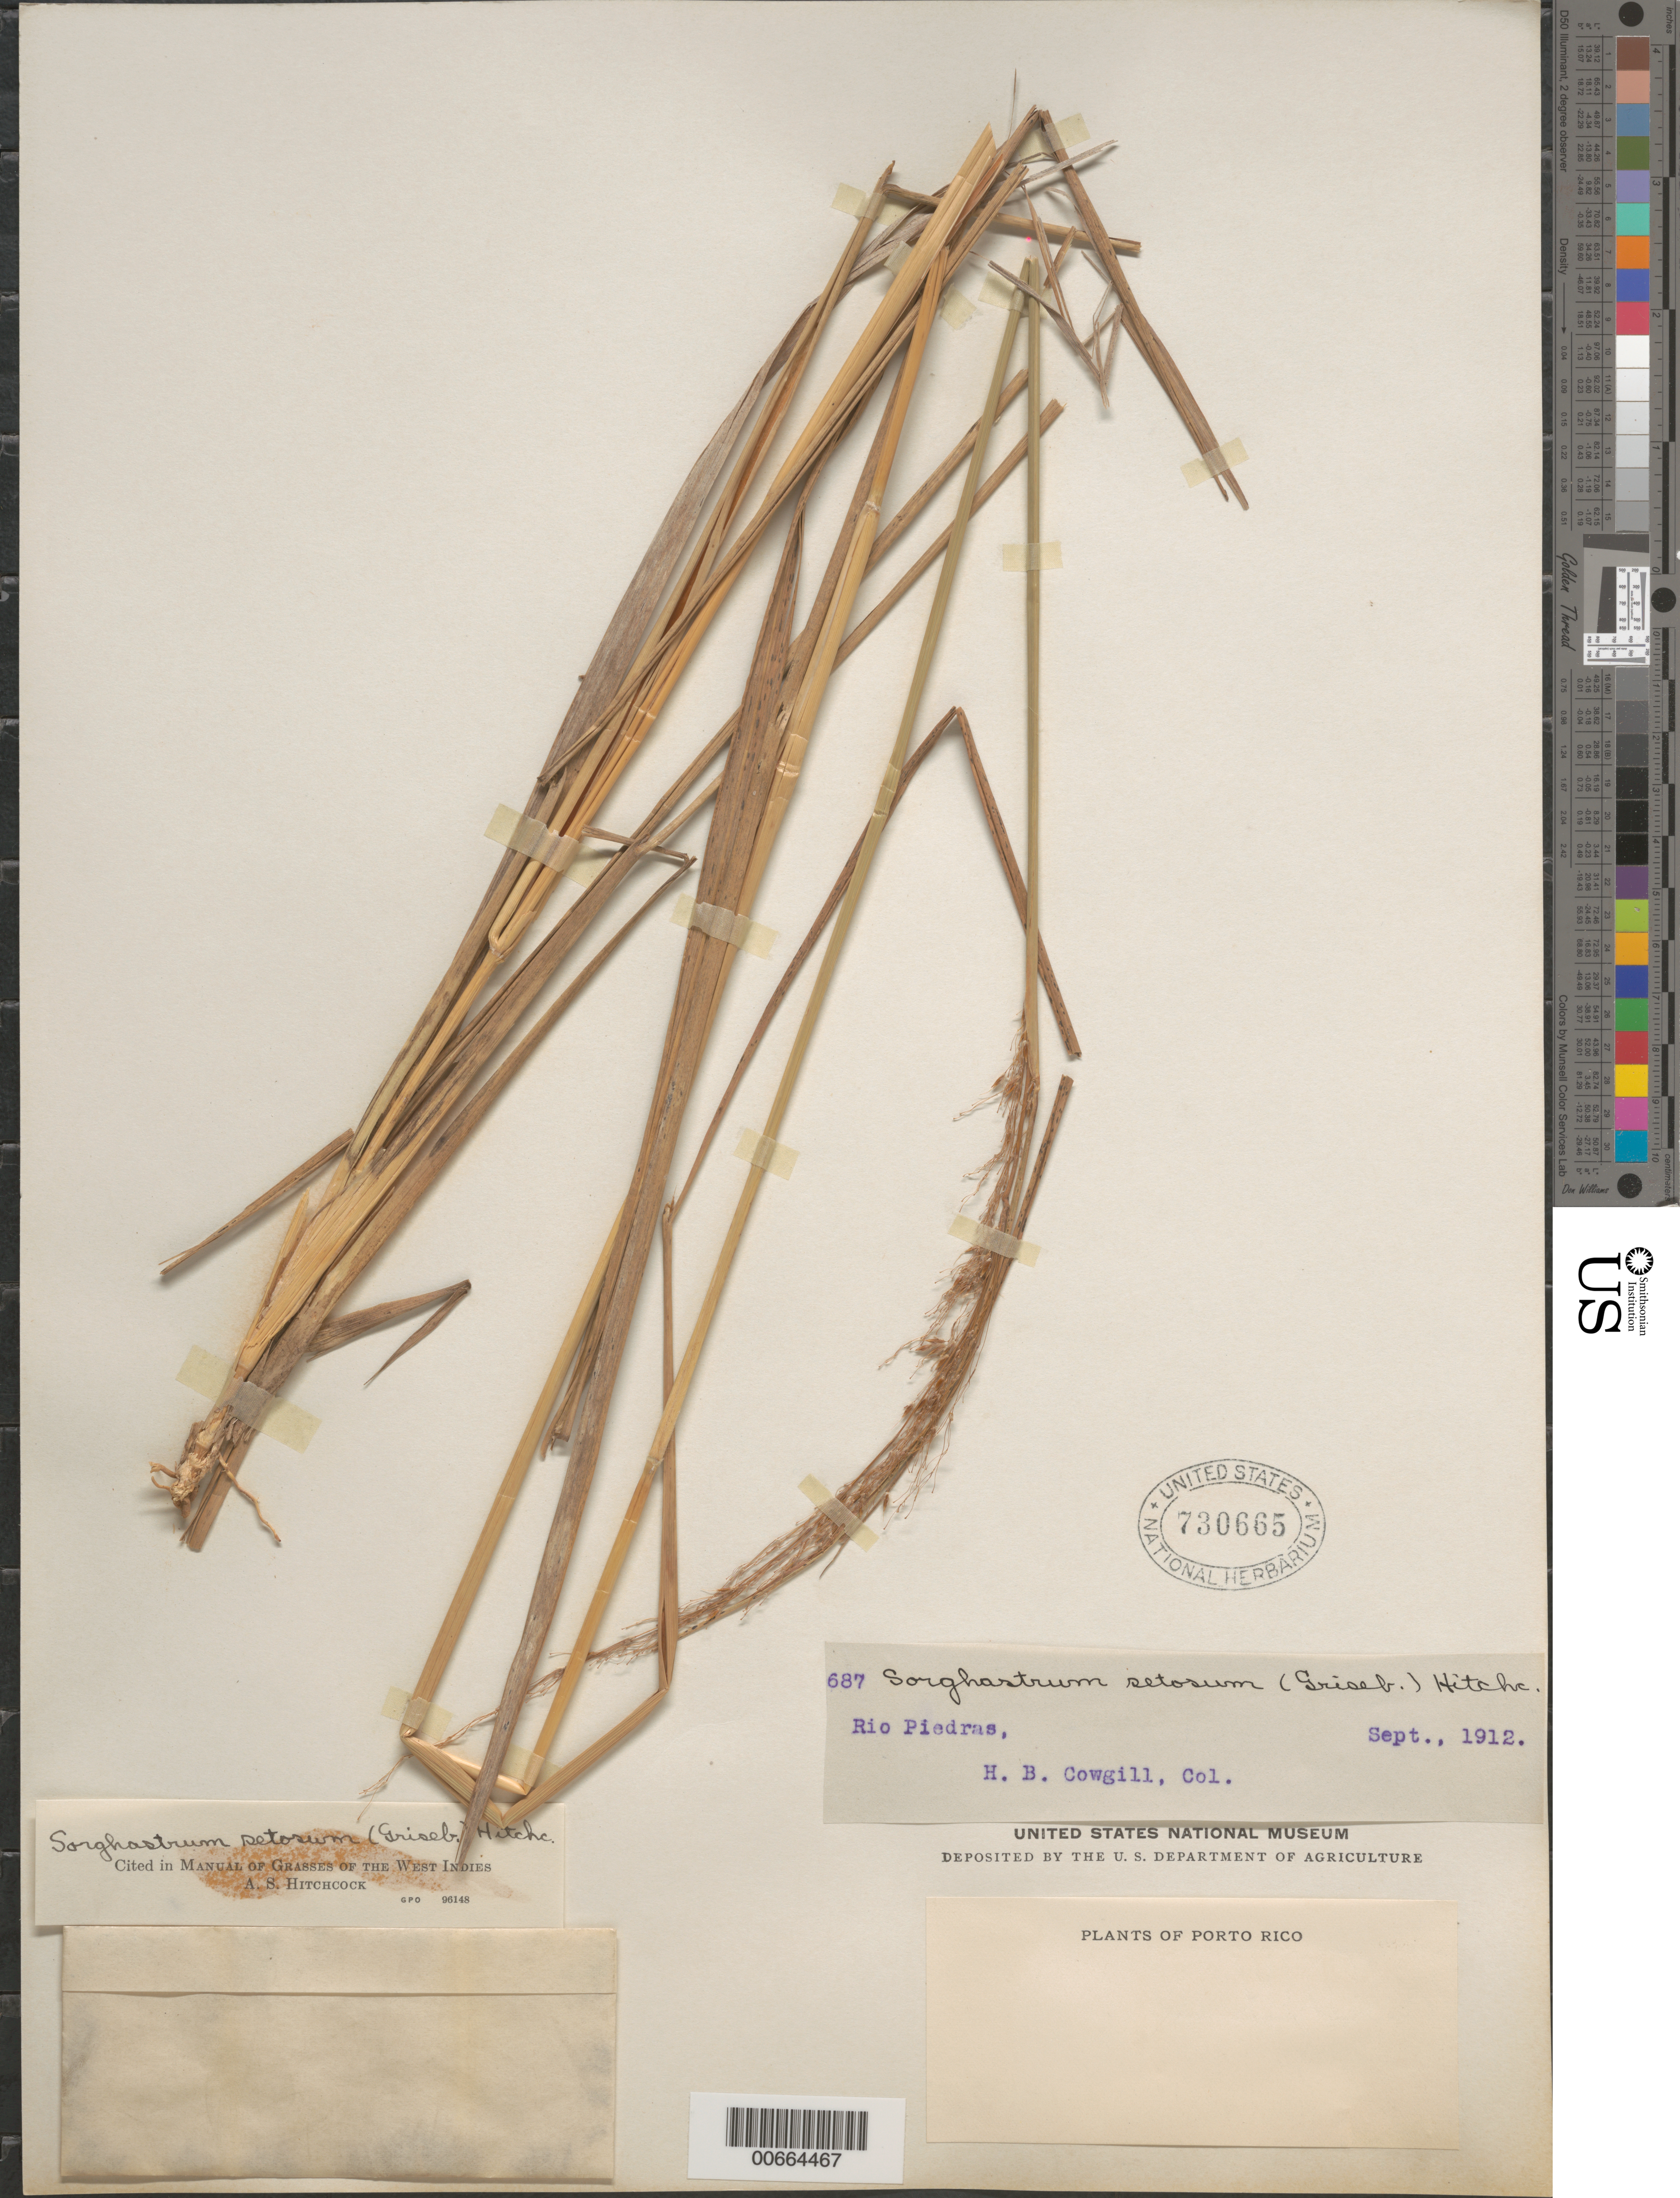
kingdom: Plantae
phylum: Tracheophyta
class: Liliopsida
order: Poales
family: Poaceae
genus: Sorghastrum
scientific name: Sorghastrum setosum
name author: (Griseb.) Hitchc.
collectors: H. Cowgill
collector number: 687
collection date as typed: Sep 1912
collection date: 1912-09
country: Puerto Rico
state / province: San Juan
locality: Rio Piedras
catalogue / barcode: US 730665